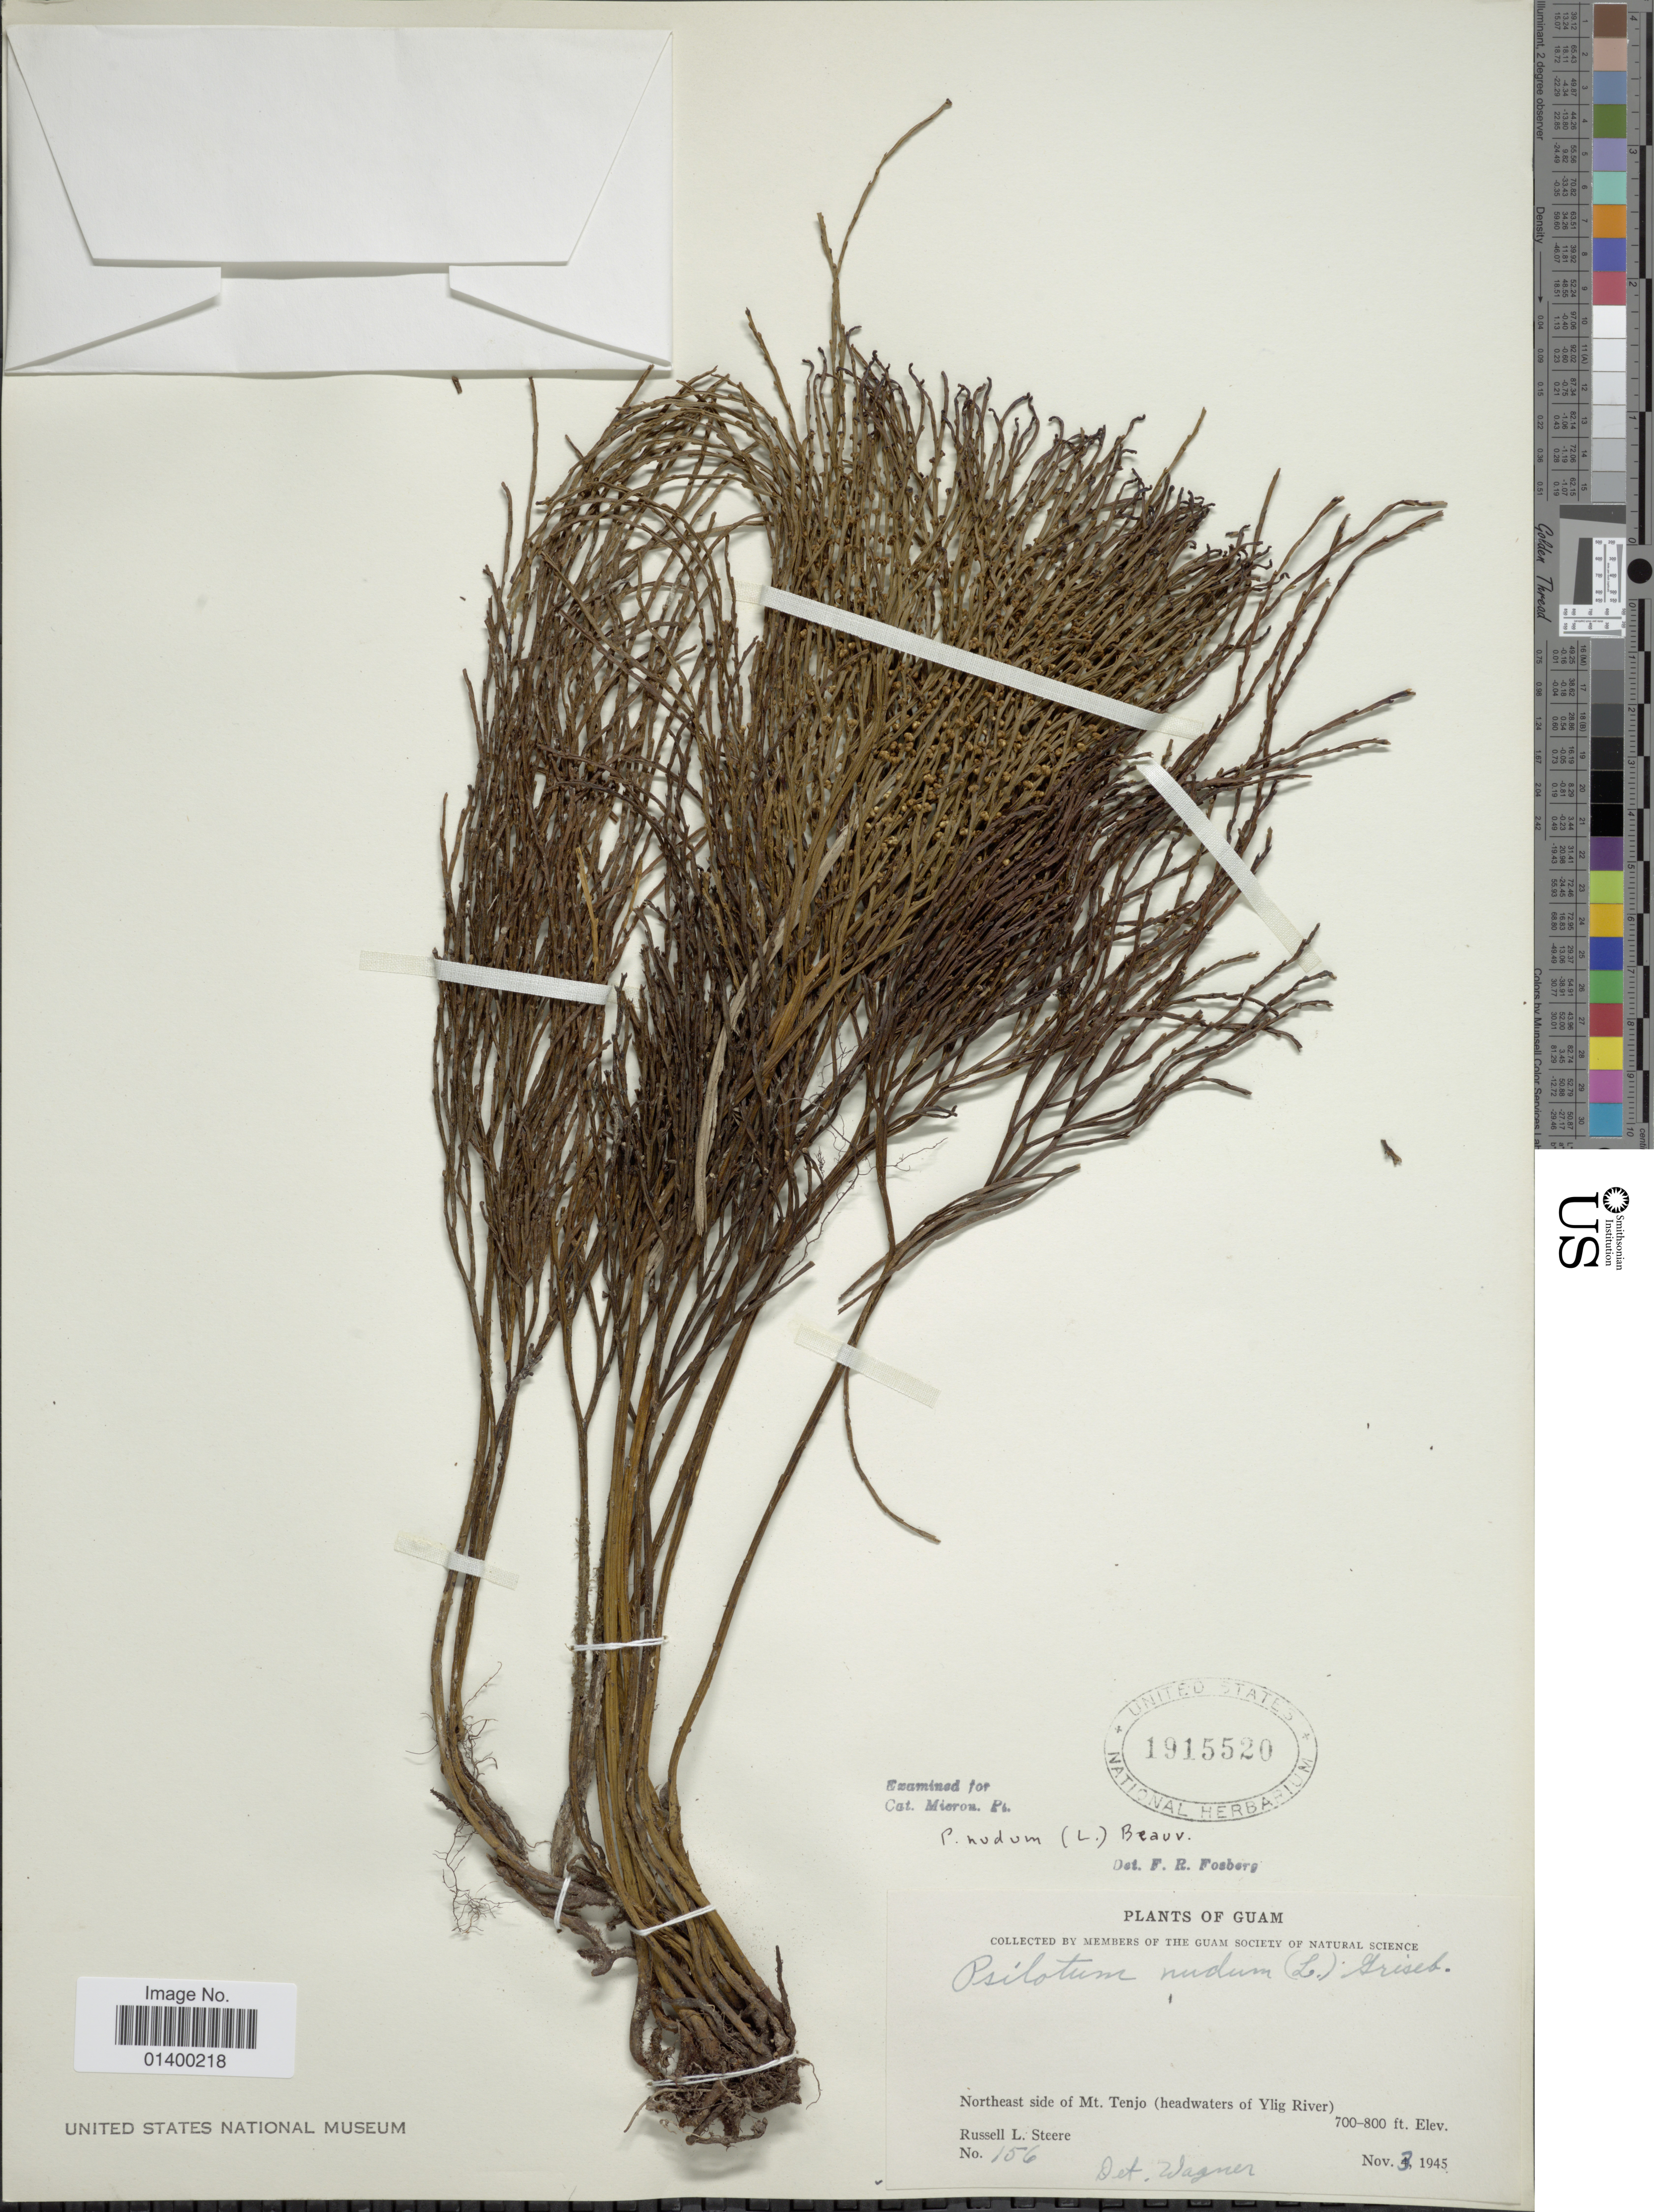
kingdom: Plantae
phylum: Tracheophyta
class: Polypodiopsida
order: Psilotales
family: Psilotaceae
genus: Psilotum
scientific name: Psilotum nudum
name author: (L.) P. Beauv.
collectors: R. L. Steere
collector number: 156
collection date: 1945-11-03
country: Guam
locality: Northeast side of Mt. Tenjo (headwaters of Tlig River)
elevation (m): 213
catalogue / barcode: US 1915520